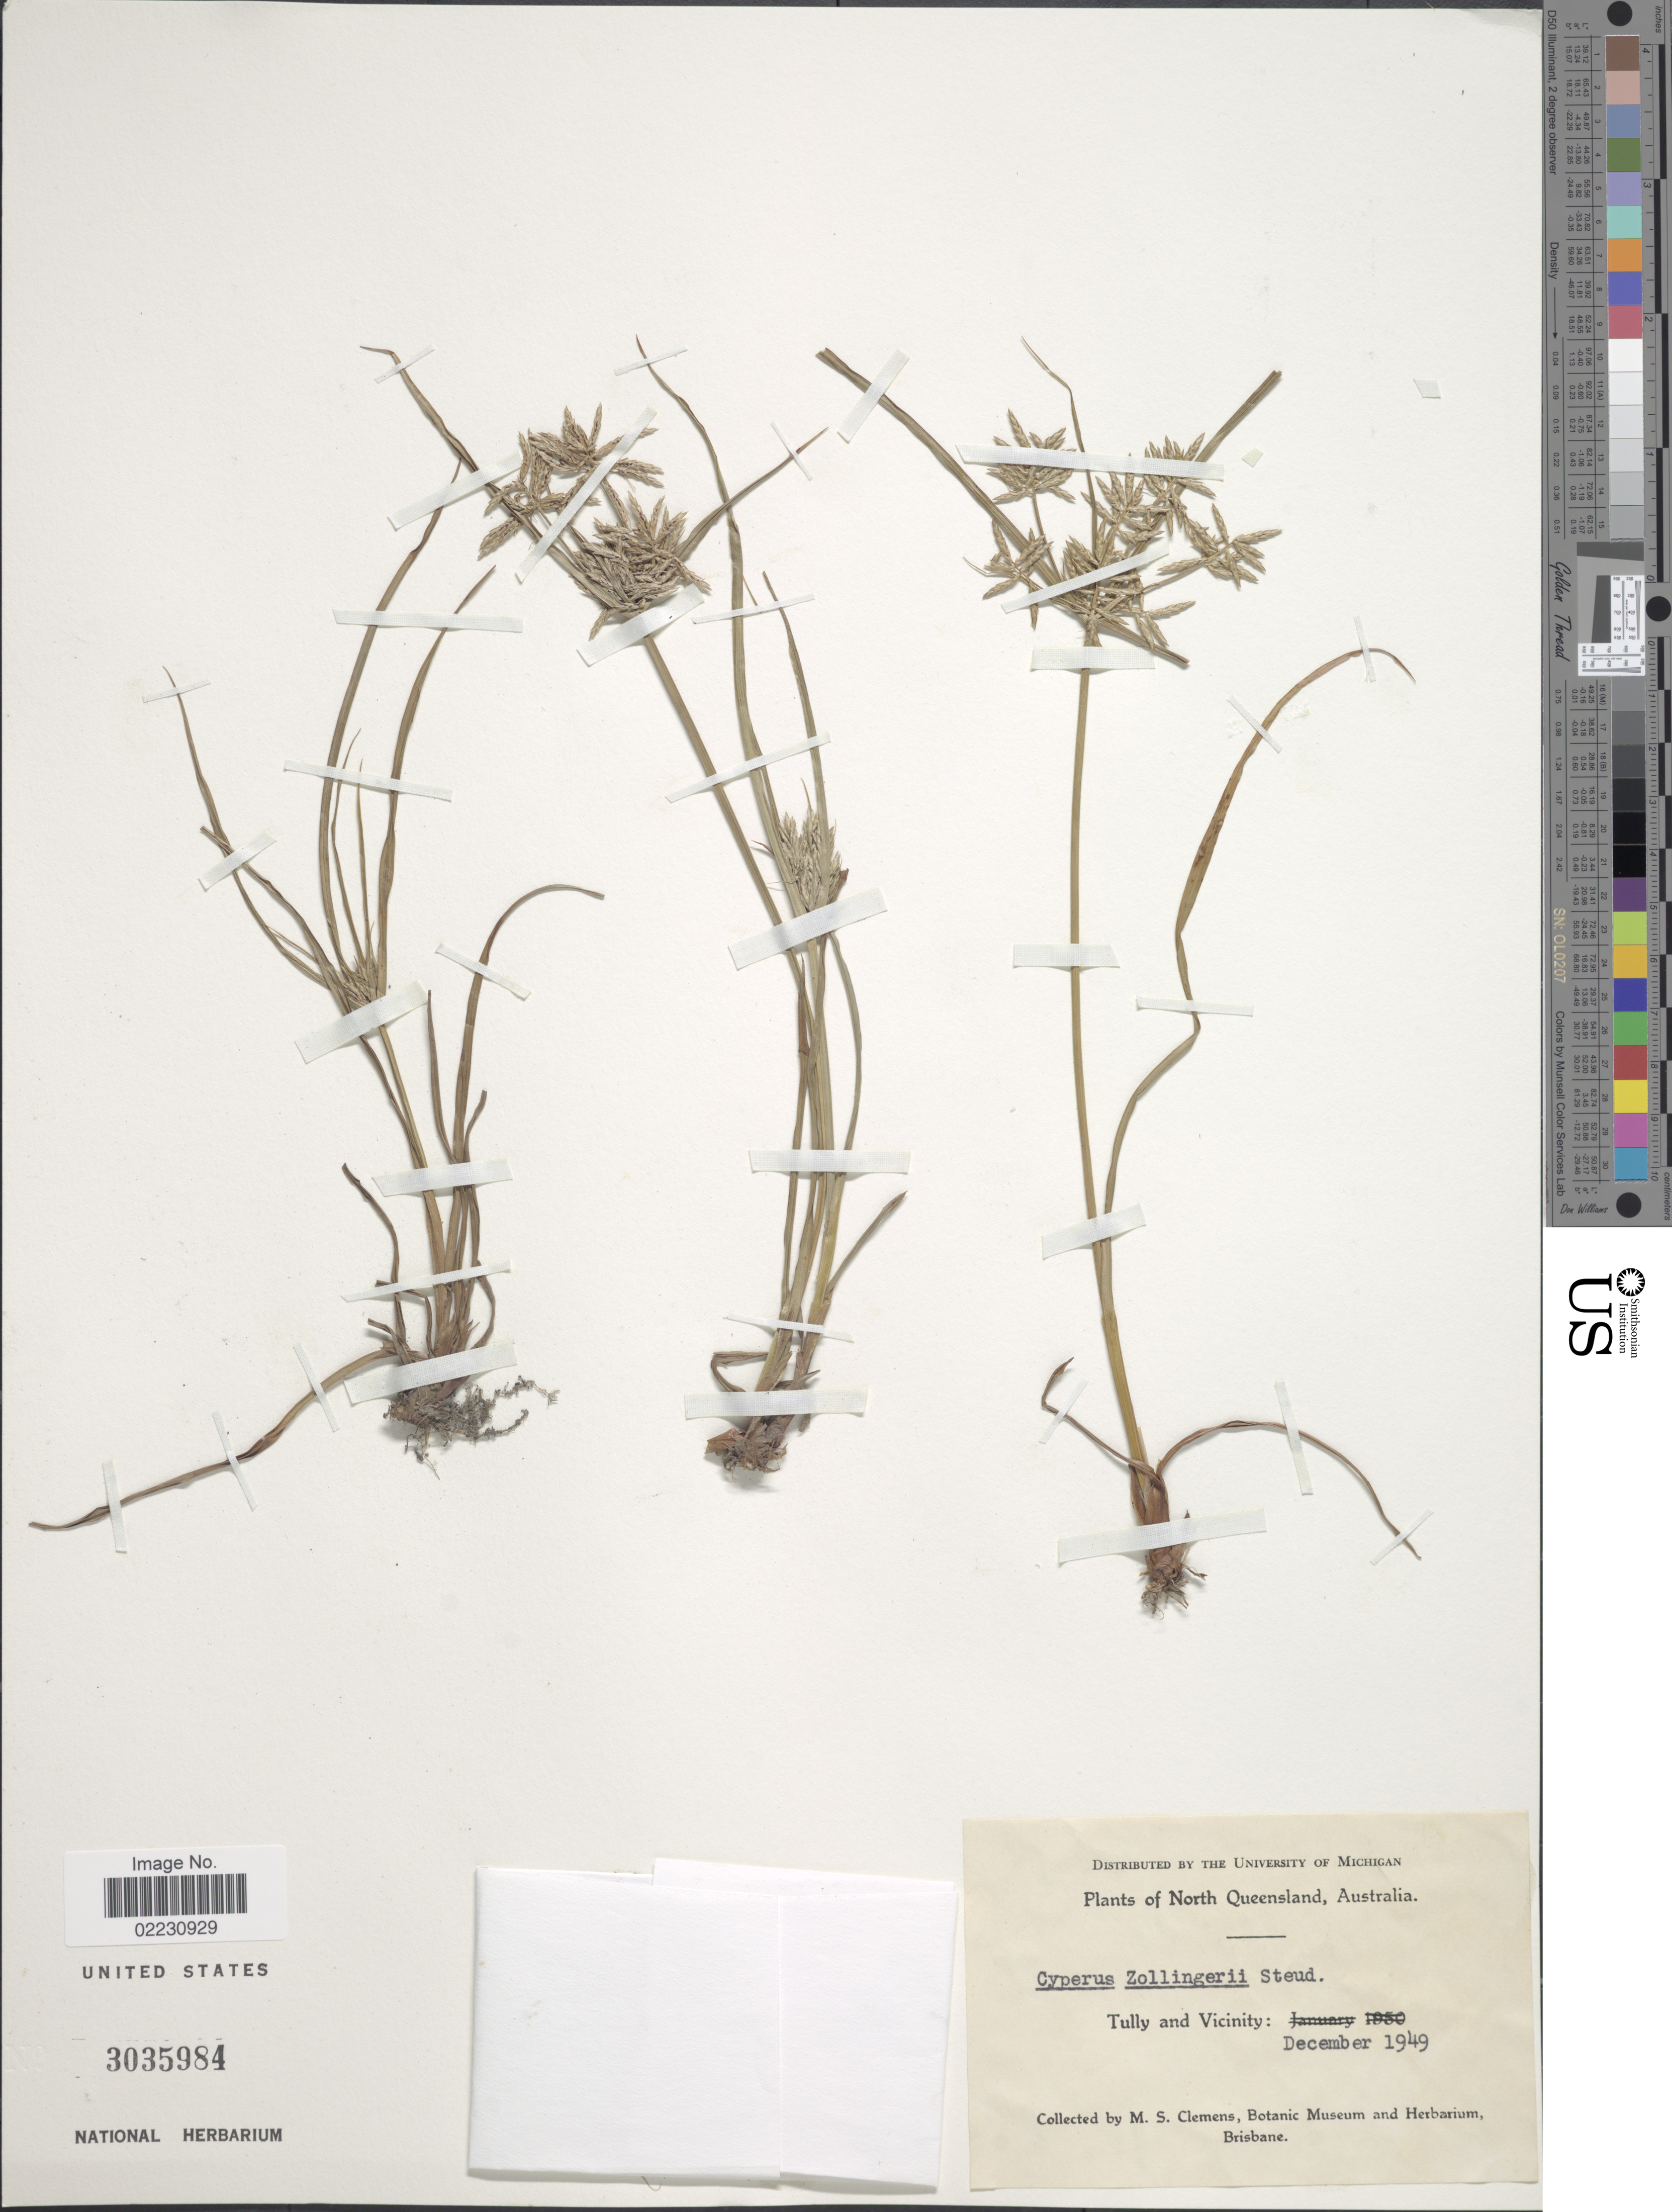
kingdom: Plantae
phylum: Tracheophyta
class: Liliopsida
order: Poales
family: Cyperaceae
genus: Cyperus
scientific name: Cyperus sphacelatus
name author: Rottb.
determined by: Sharpe, P.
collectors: M. S. Clemens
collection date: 1949-12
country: Australia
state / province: Queensland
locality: North Queensland, Tully and Vicinity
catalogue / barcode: US 3035984